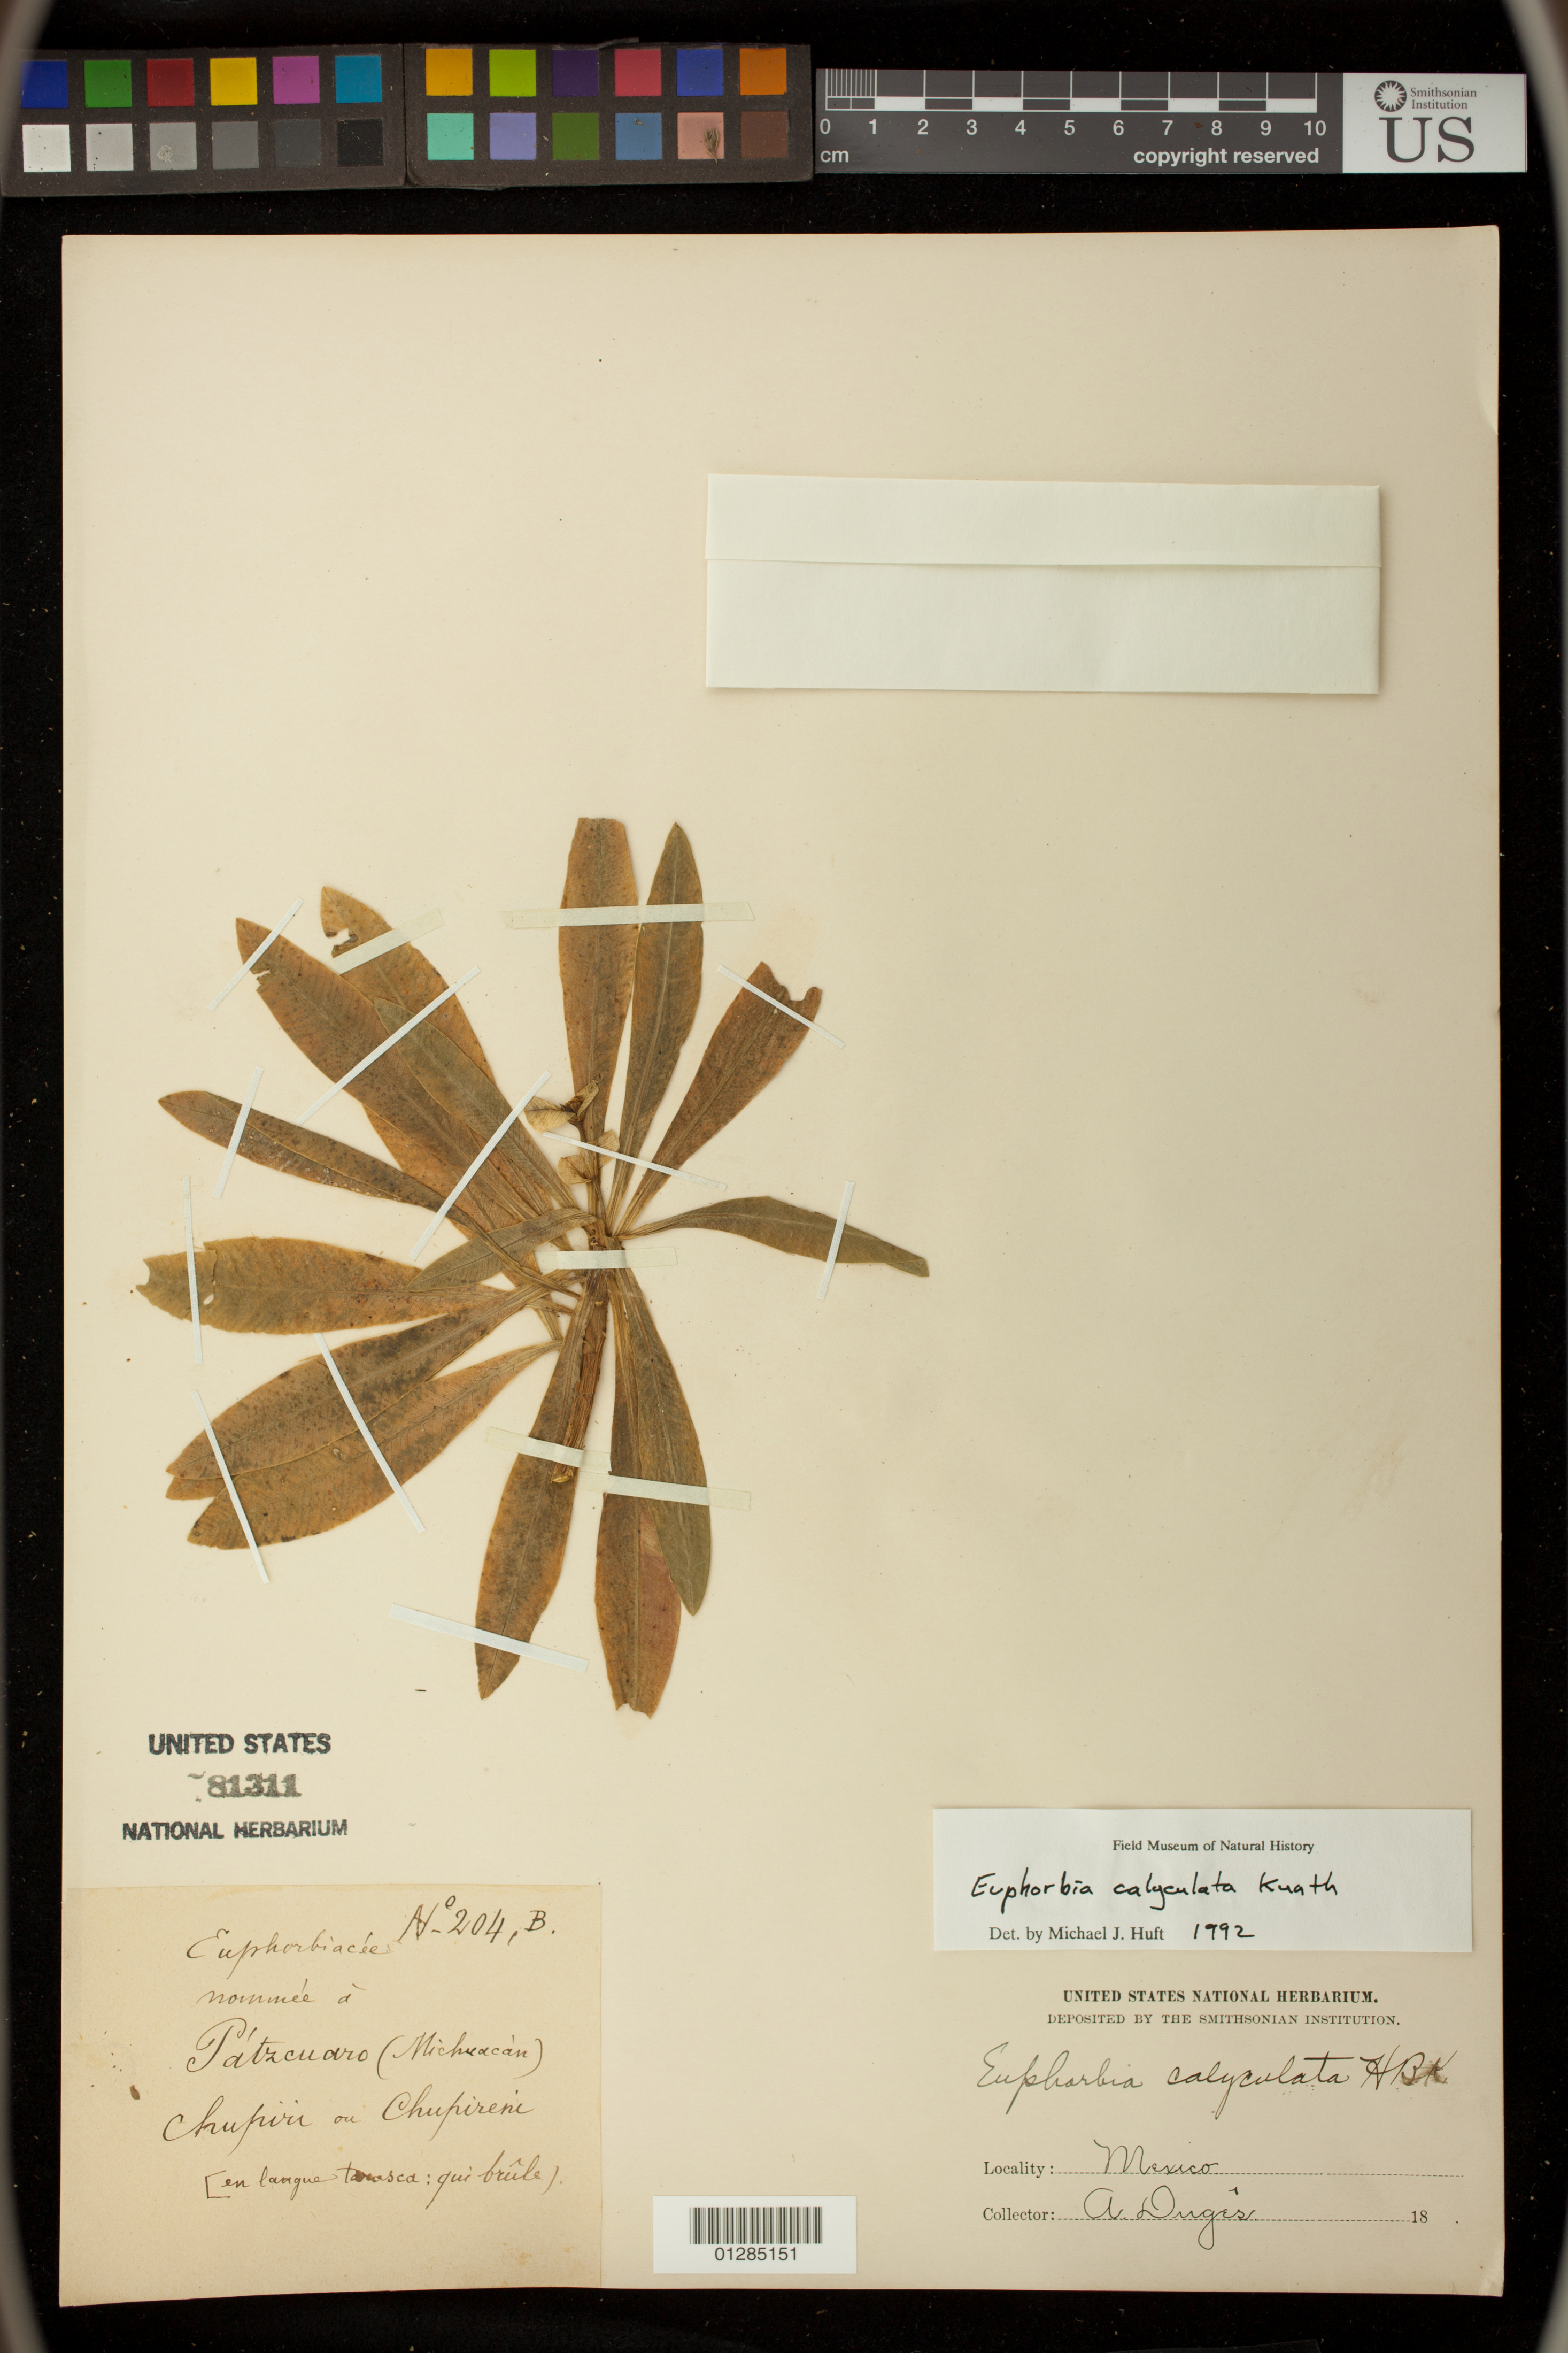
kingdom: Plantae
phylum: Tracheophyta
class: Magnoliopsida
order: Malpighiales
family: Euphorbiaceae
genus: Euphorbia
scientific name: Euphorbia calyculata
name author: Kunth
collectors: A. Dugès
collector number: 204, B.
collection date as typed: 18--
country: Mexico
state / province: Michoacán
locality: Pátzcuaro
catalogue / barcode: US 81311